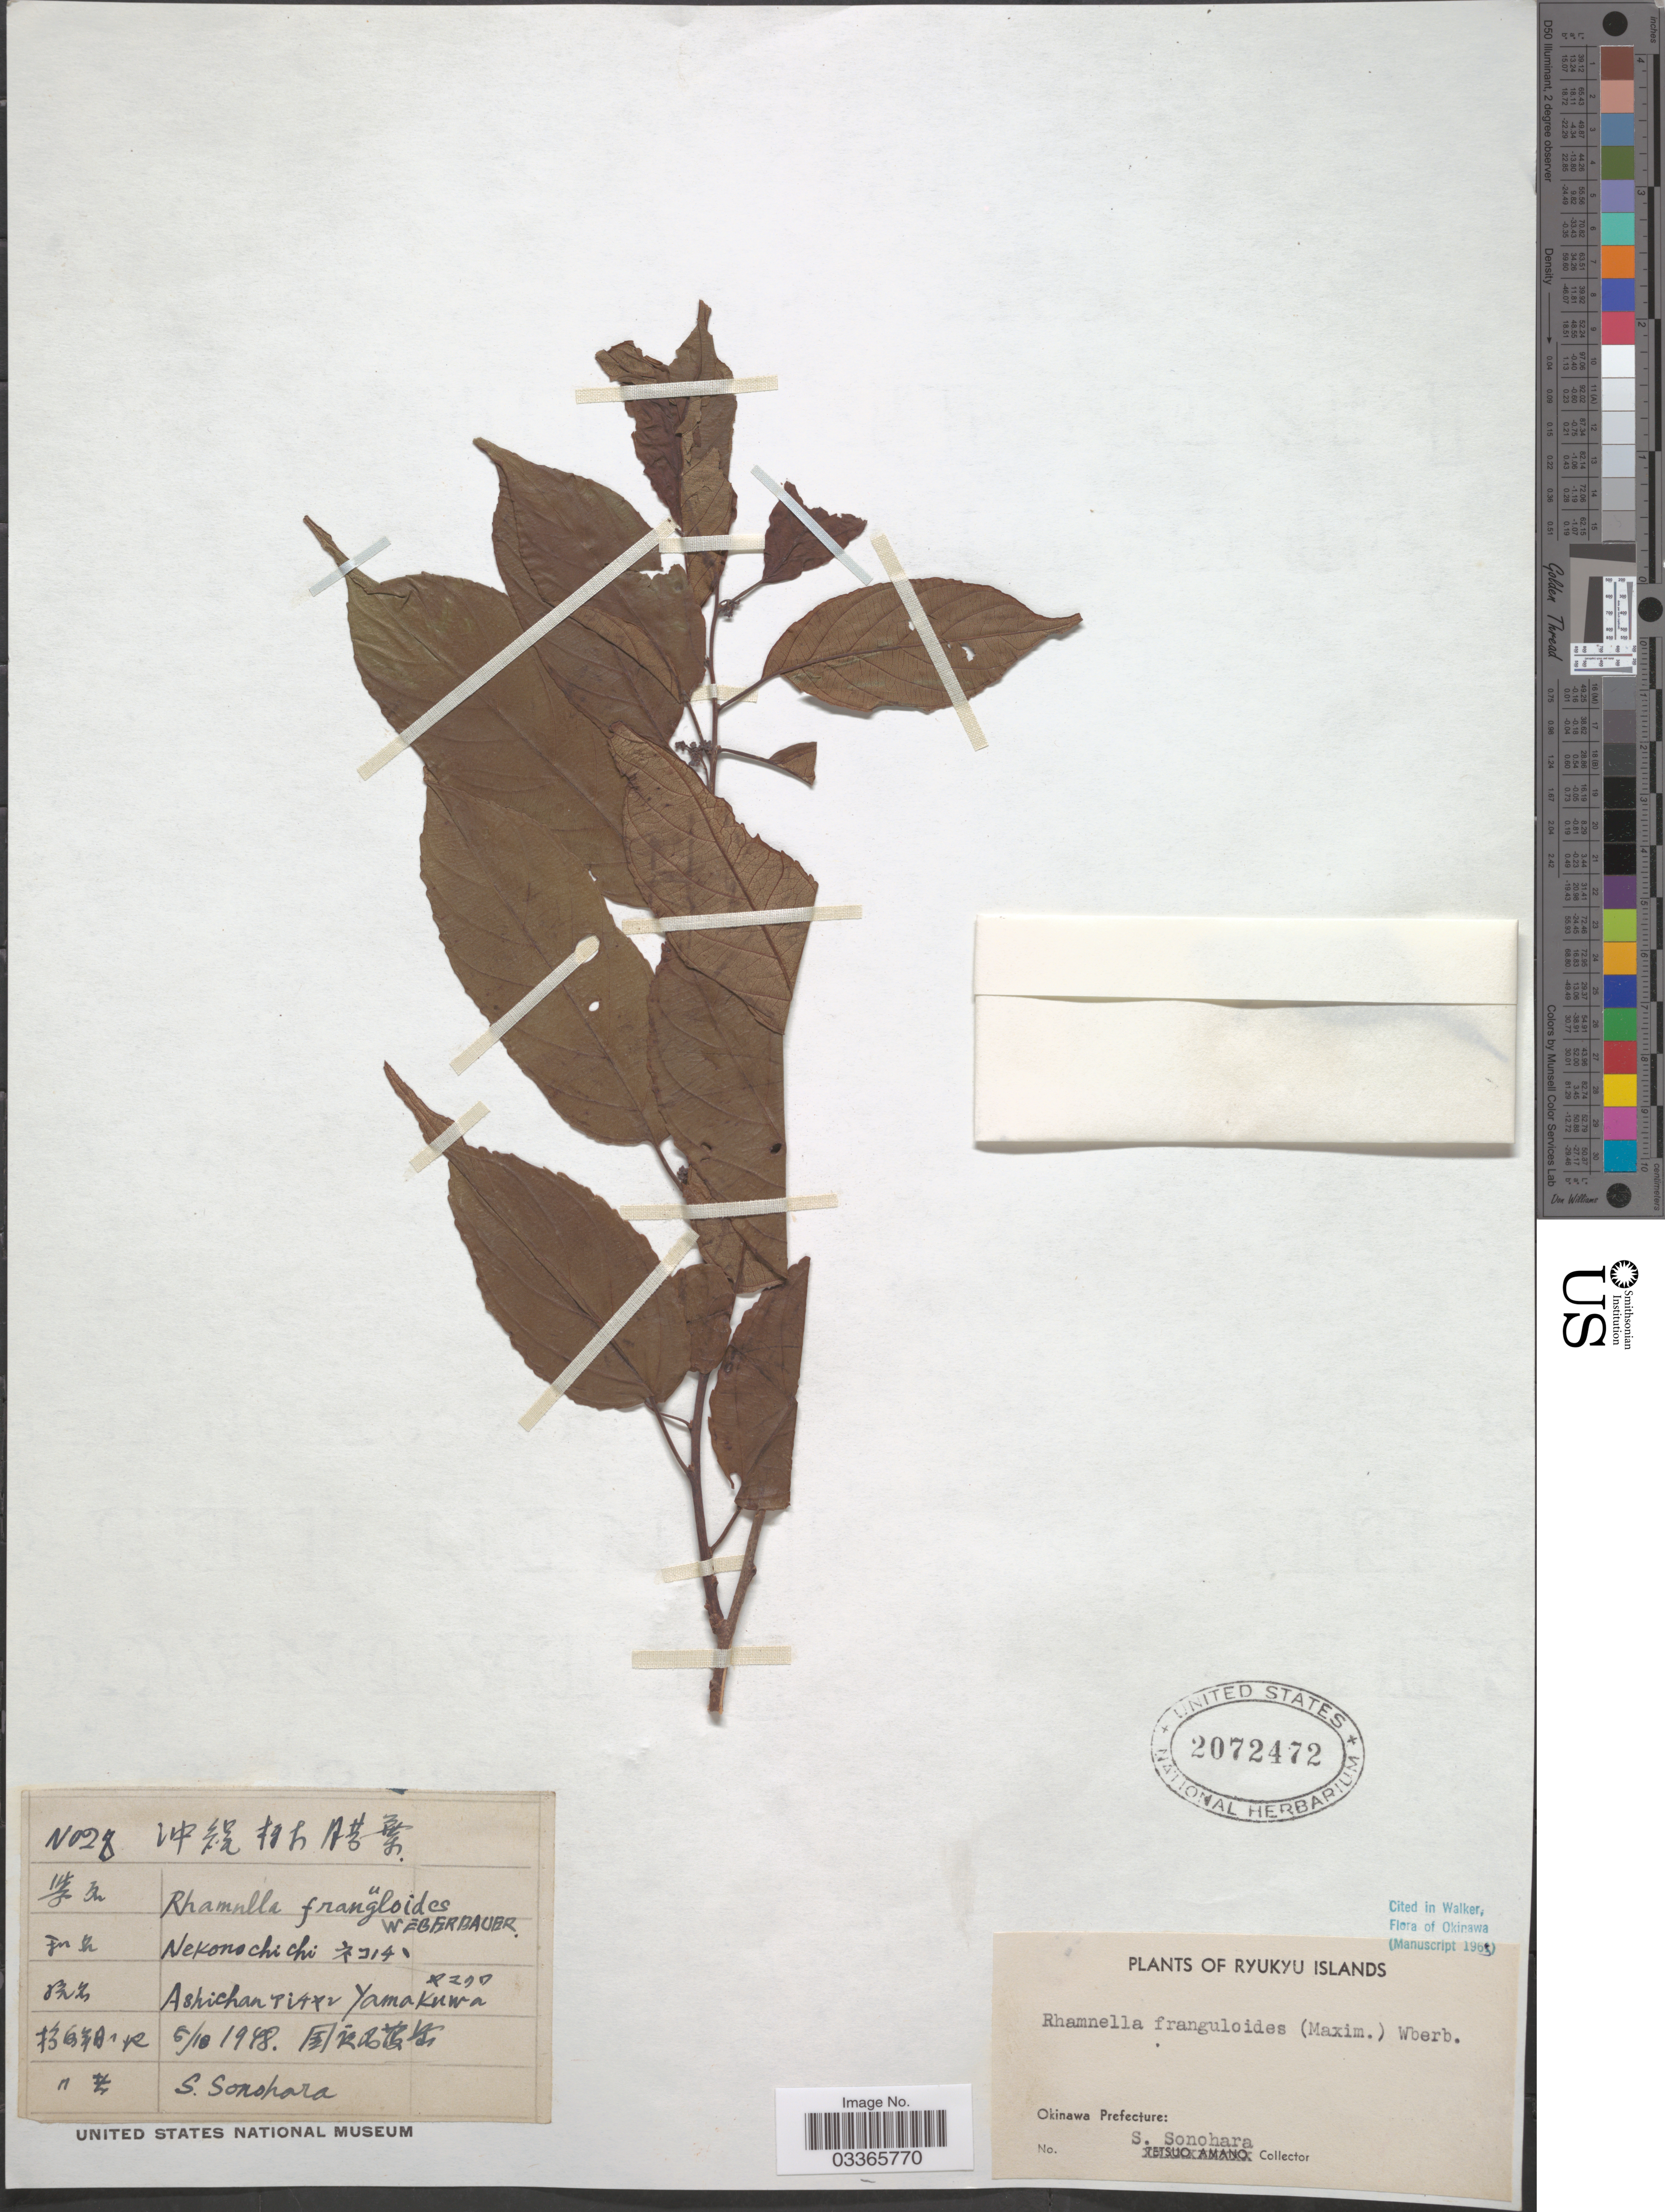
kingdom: Plantae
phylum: Tracheophyta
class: Magnoliopsida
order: Rosales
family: Rhamnaceae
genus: Rhamnella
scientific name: Rhamnella franguloides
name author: (Maxim.) Weberb.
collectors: S. Sonohara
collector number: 28*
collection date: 1948-10-05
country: Japan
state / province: Okinawa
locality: Ryukyu Islands. Okinawa Prefecture. [Foreign script] Nekonochichiu [Foreign script].[unsure placement] [Foreign script] Ashichan [Foreign script] Yamakuwa [Foreign script].[unsure placement]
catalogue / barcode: US 2072472